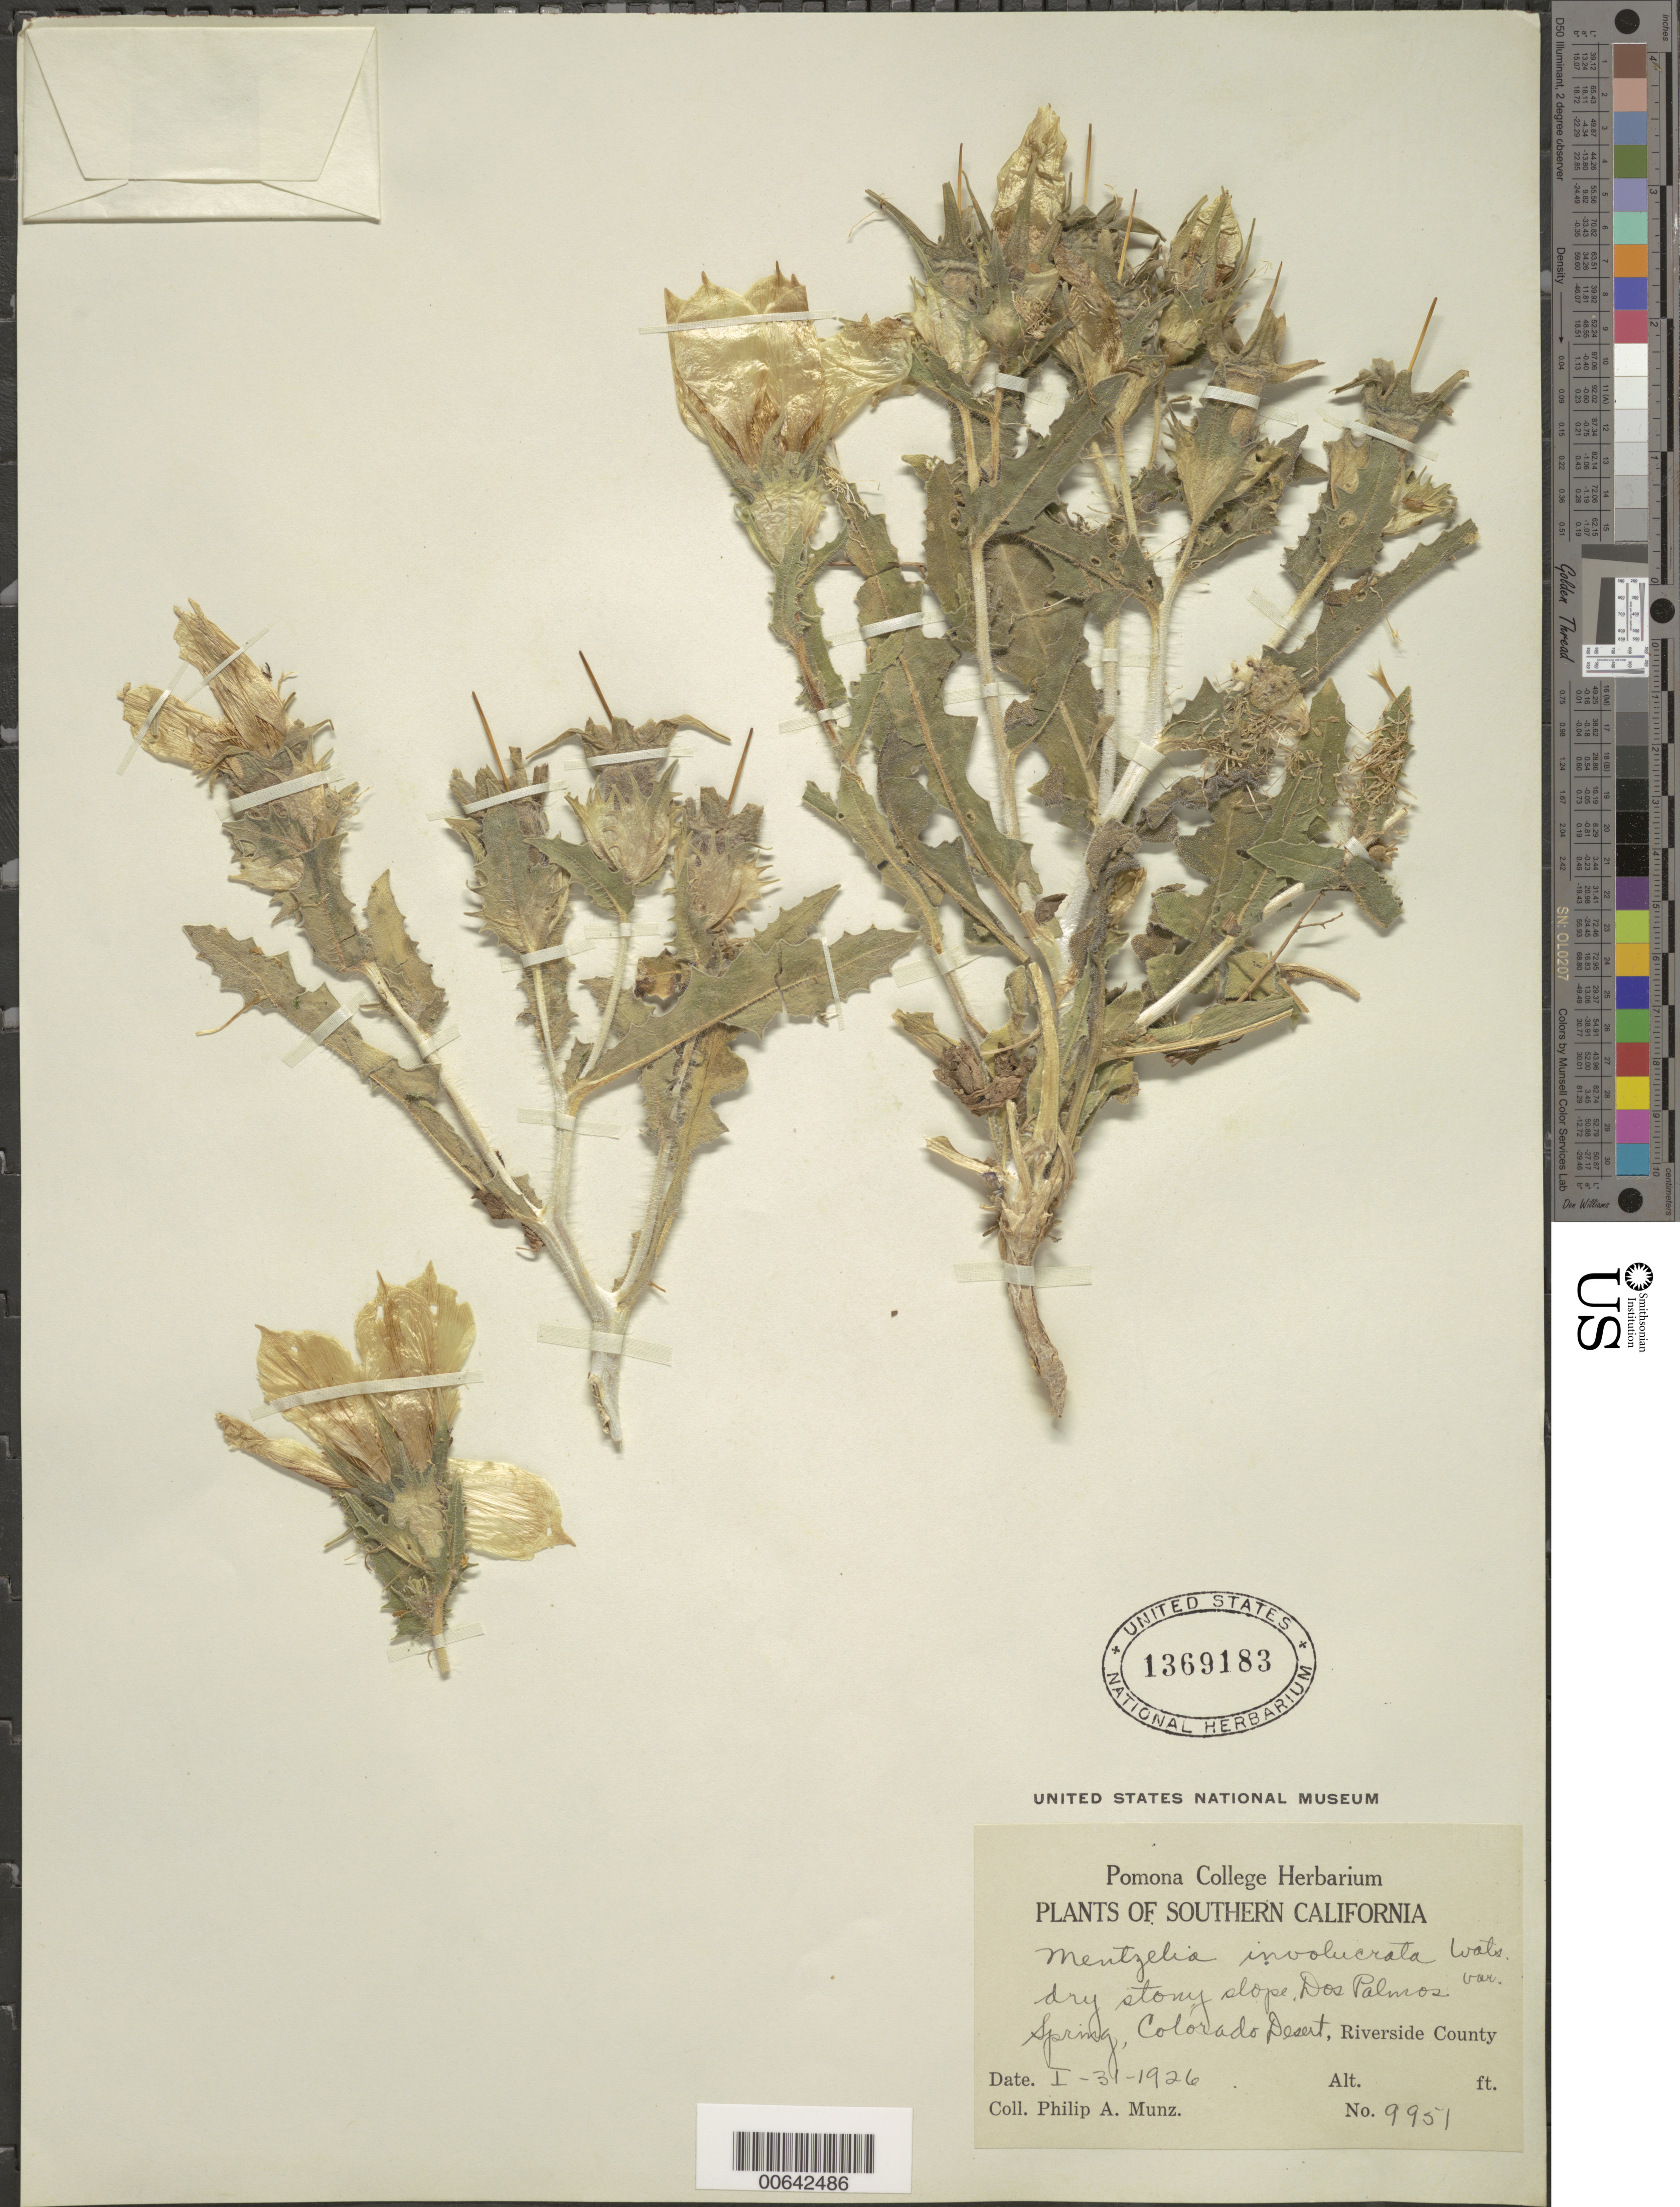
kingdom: Plantae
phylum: Tracheophyta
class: Magnoliopsida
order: Cornales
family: Loasaceae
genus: Mentzelia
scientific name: Mentzelia involucrata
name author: S. Watson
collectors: P. A. Munz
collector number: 9951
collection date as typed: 31 Jan 1926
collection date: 1926-01-31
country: United States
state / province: California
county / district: Riverside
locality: Dos Palmos Spring, Colorado Desert.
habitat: Dry stony slopes.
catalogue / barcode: US 1369183